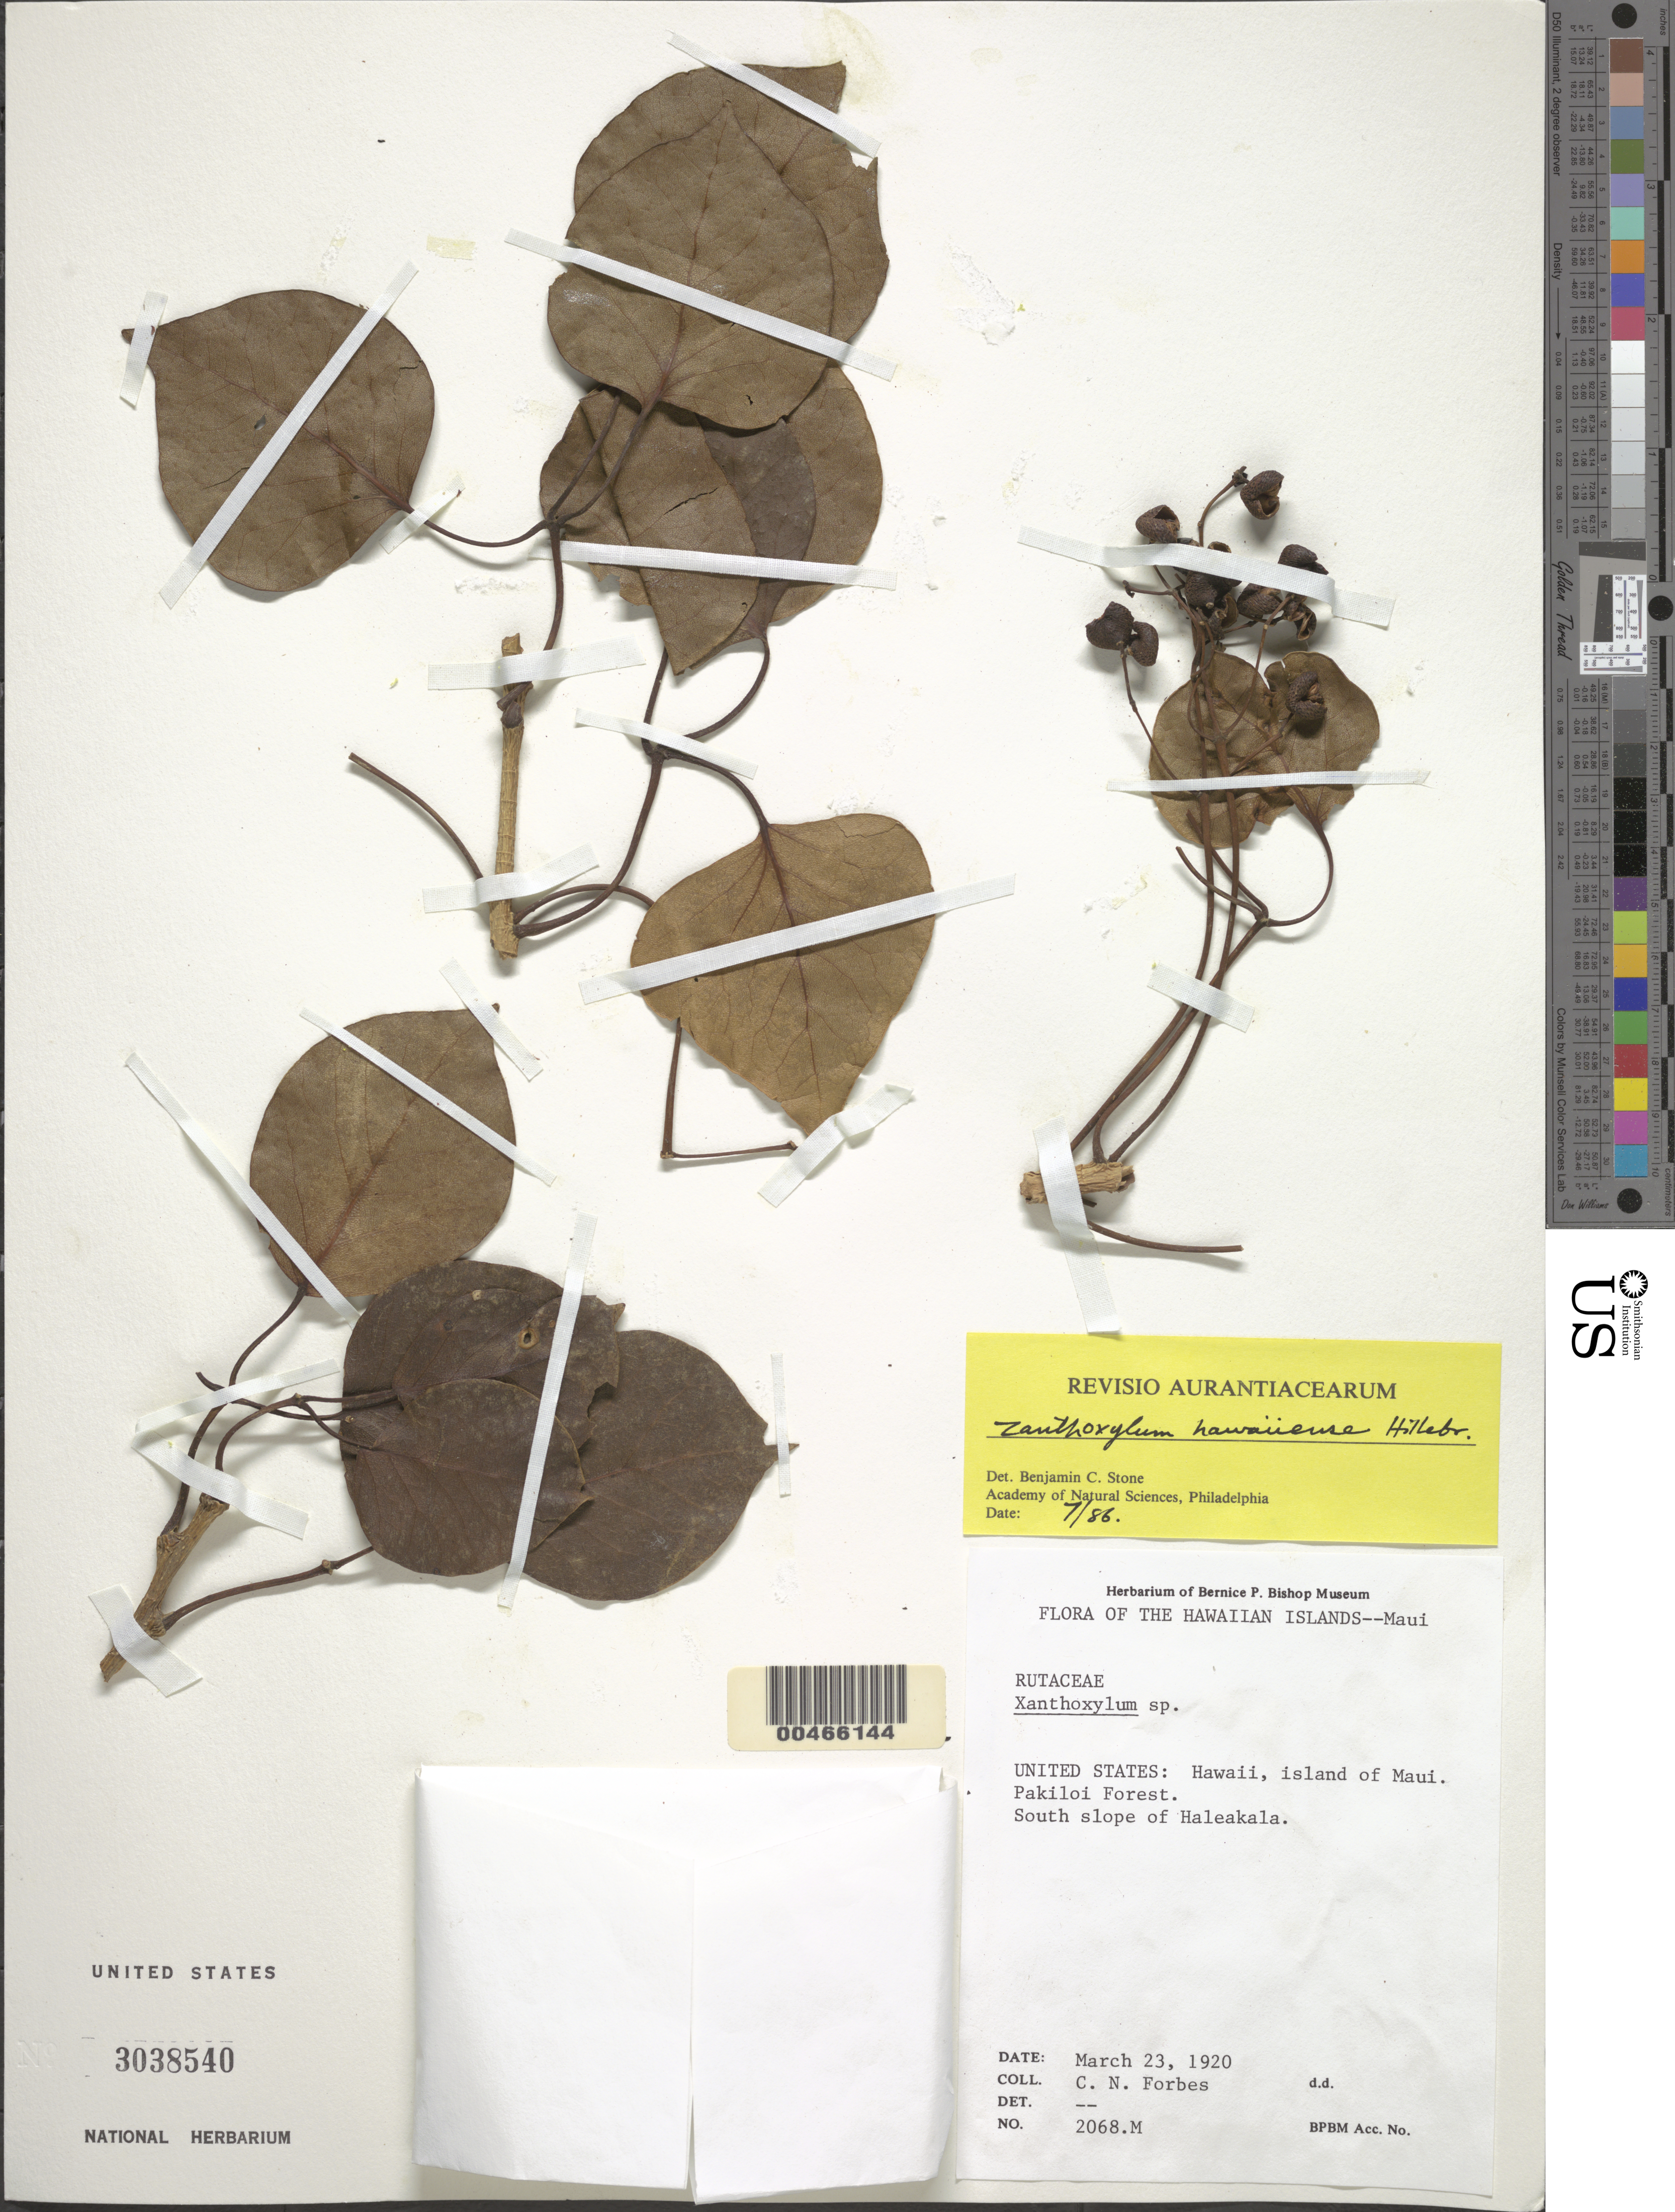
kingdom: Plantae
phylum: Tracheophyta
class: Magnoliopsida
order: Sapindales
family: Rutaceae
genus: Zanthoxylum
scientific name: Zanthoxylum hawaiiense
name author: Hillebr.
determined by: Stone, Benjamin C.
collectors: C. N. Forbes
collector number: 2068.M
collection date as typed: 23 Mar 1920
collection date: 1920-03-23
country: United States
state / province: Hawaii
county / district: Maui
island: Maui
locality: Pakiloi Forest. S slope of Haleakala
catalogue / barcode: US 3038540